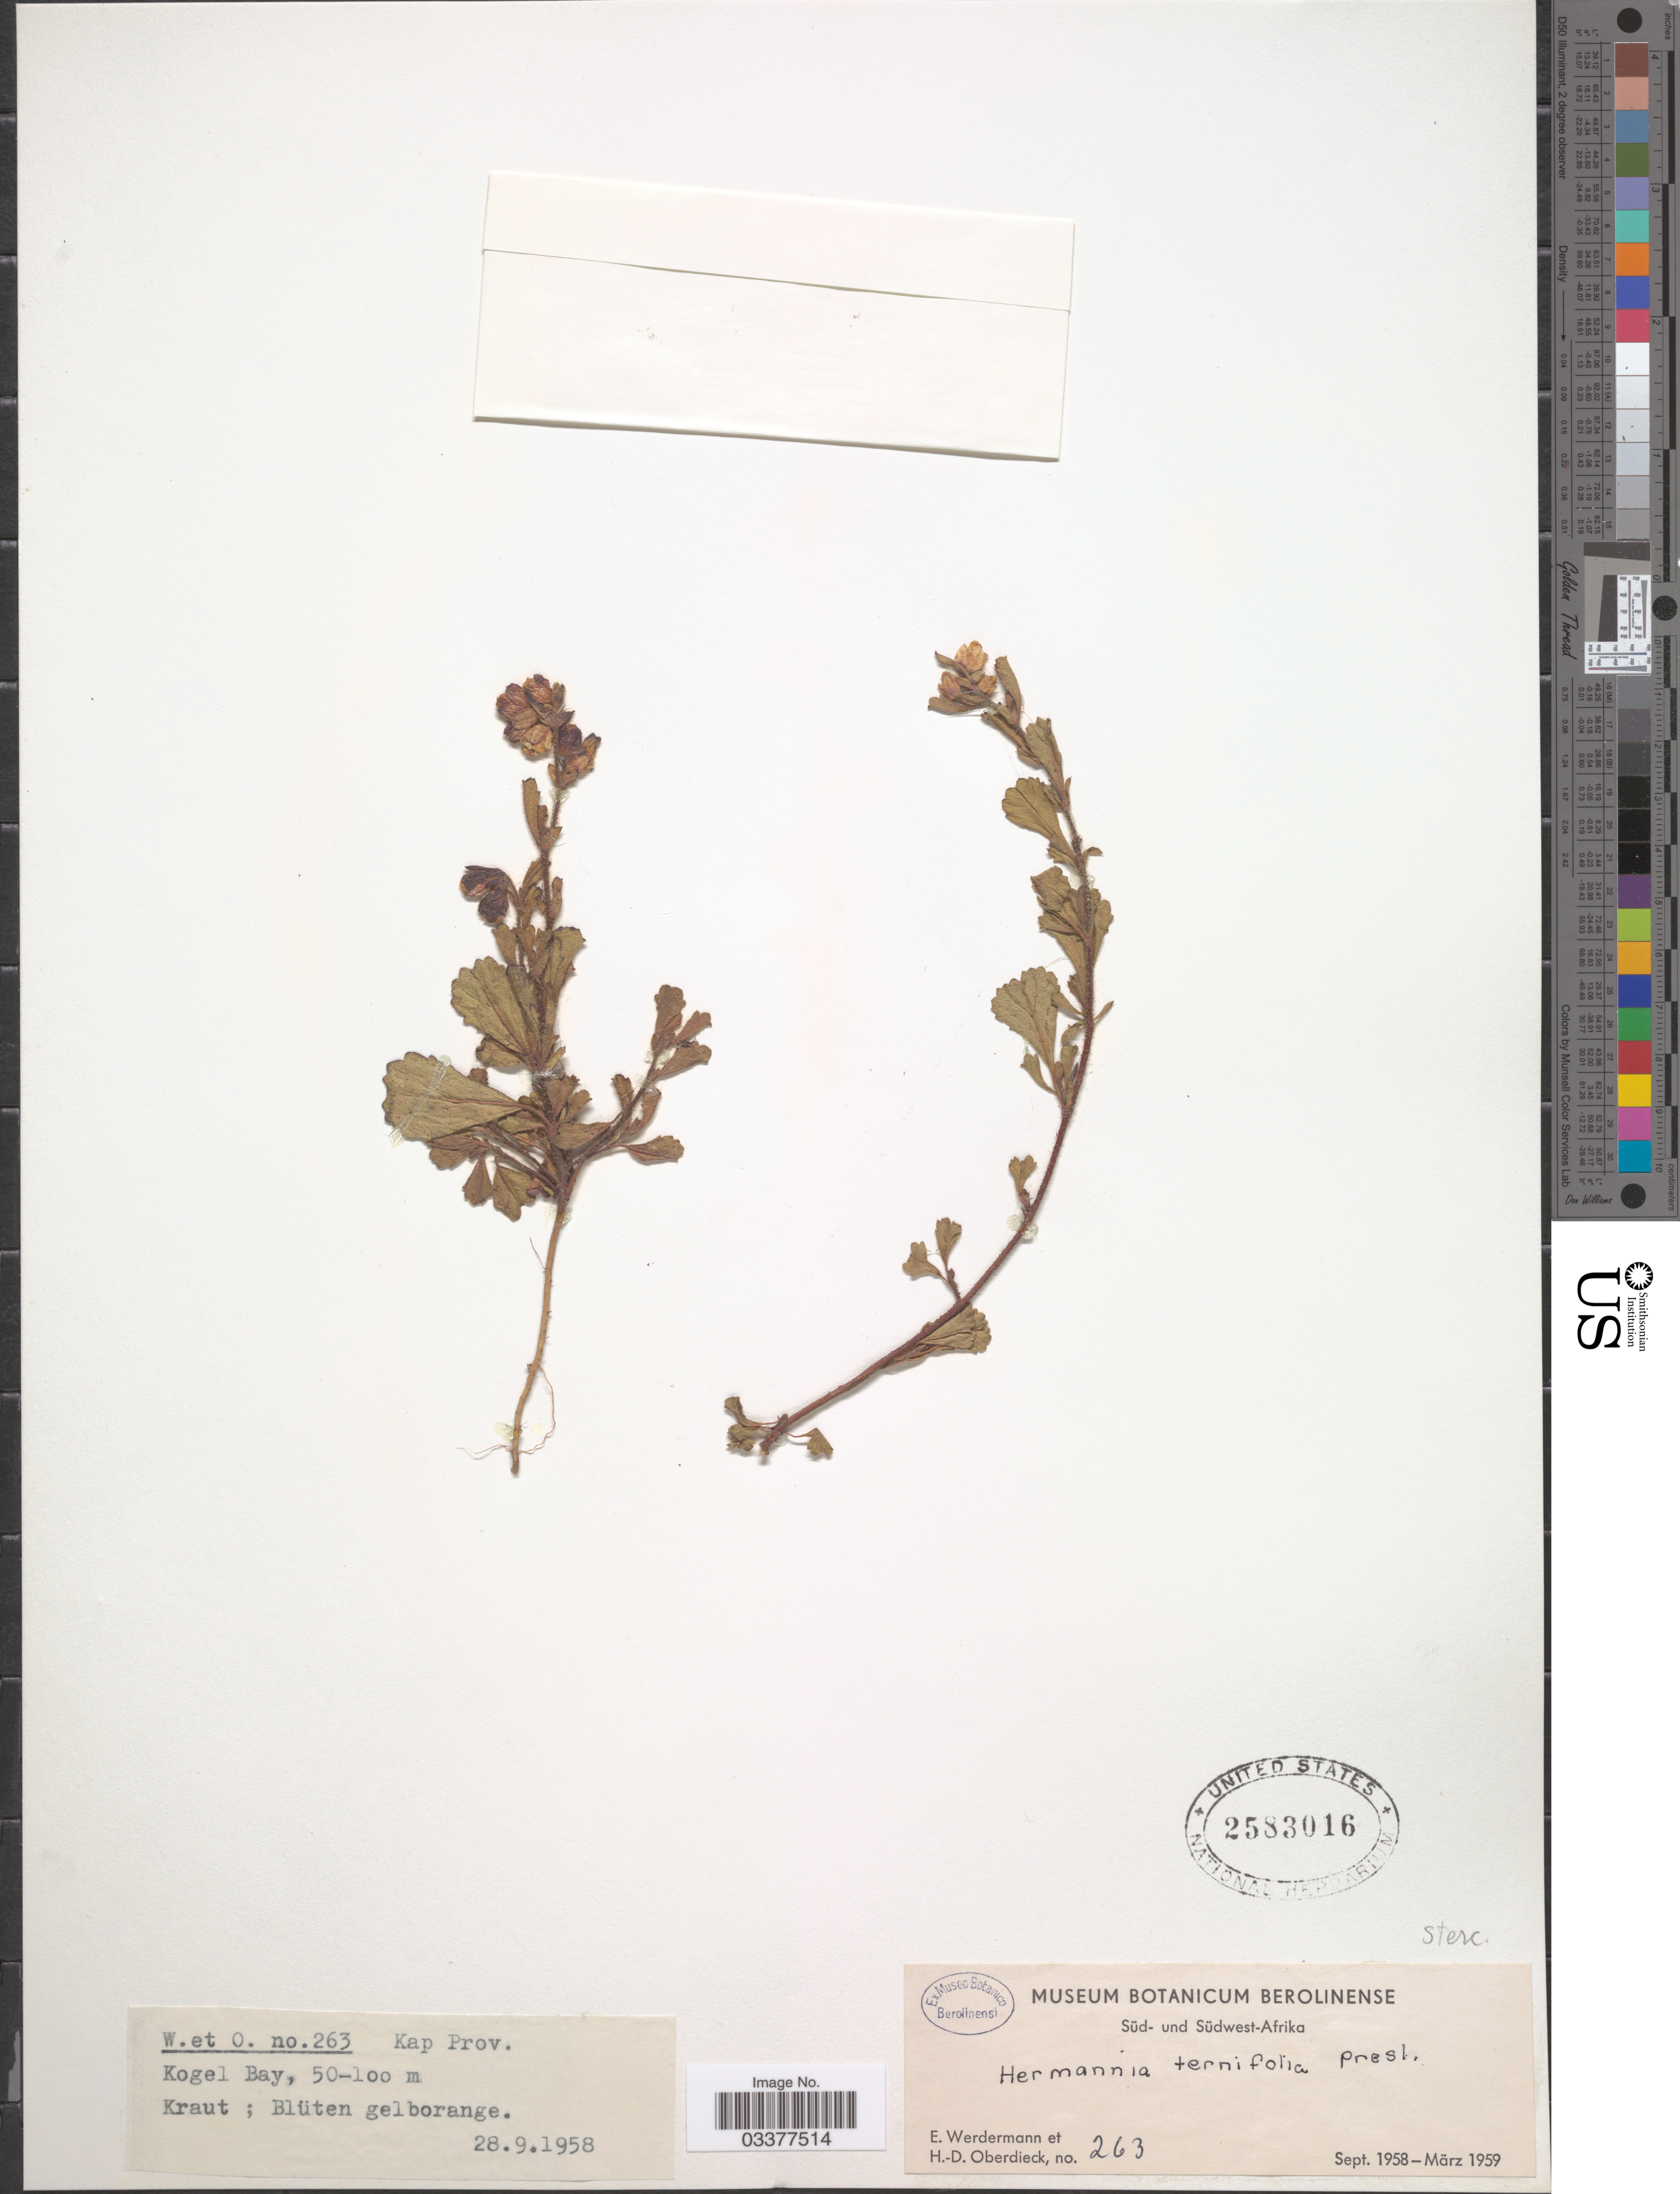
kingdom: Plantae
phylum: Tracheophyta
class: Magnoliopsida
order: Malvales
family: Malvaceae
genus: Hermannia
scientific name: Hermannia ternifolia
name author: C. Presl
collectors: E. Werdermann & H. Oberdieck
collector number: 263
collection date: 1958-09-28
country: South Africa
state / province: Western Cape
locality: Kap Prov. Kogel Bay. Süd-Afrika.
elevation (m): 50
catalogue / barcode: US 2583016